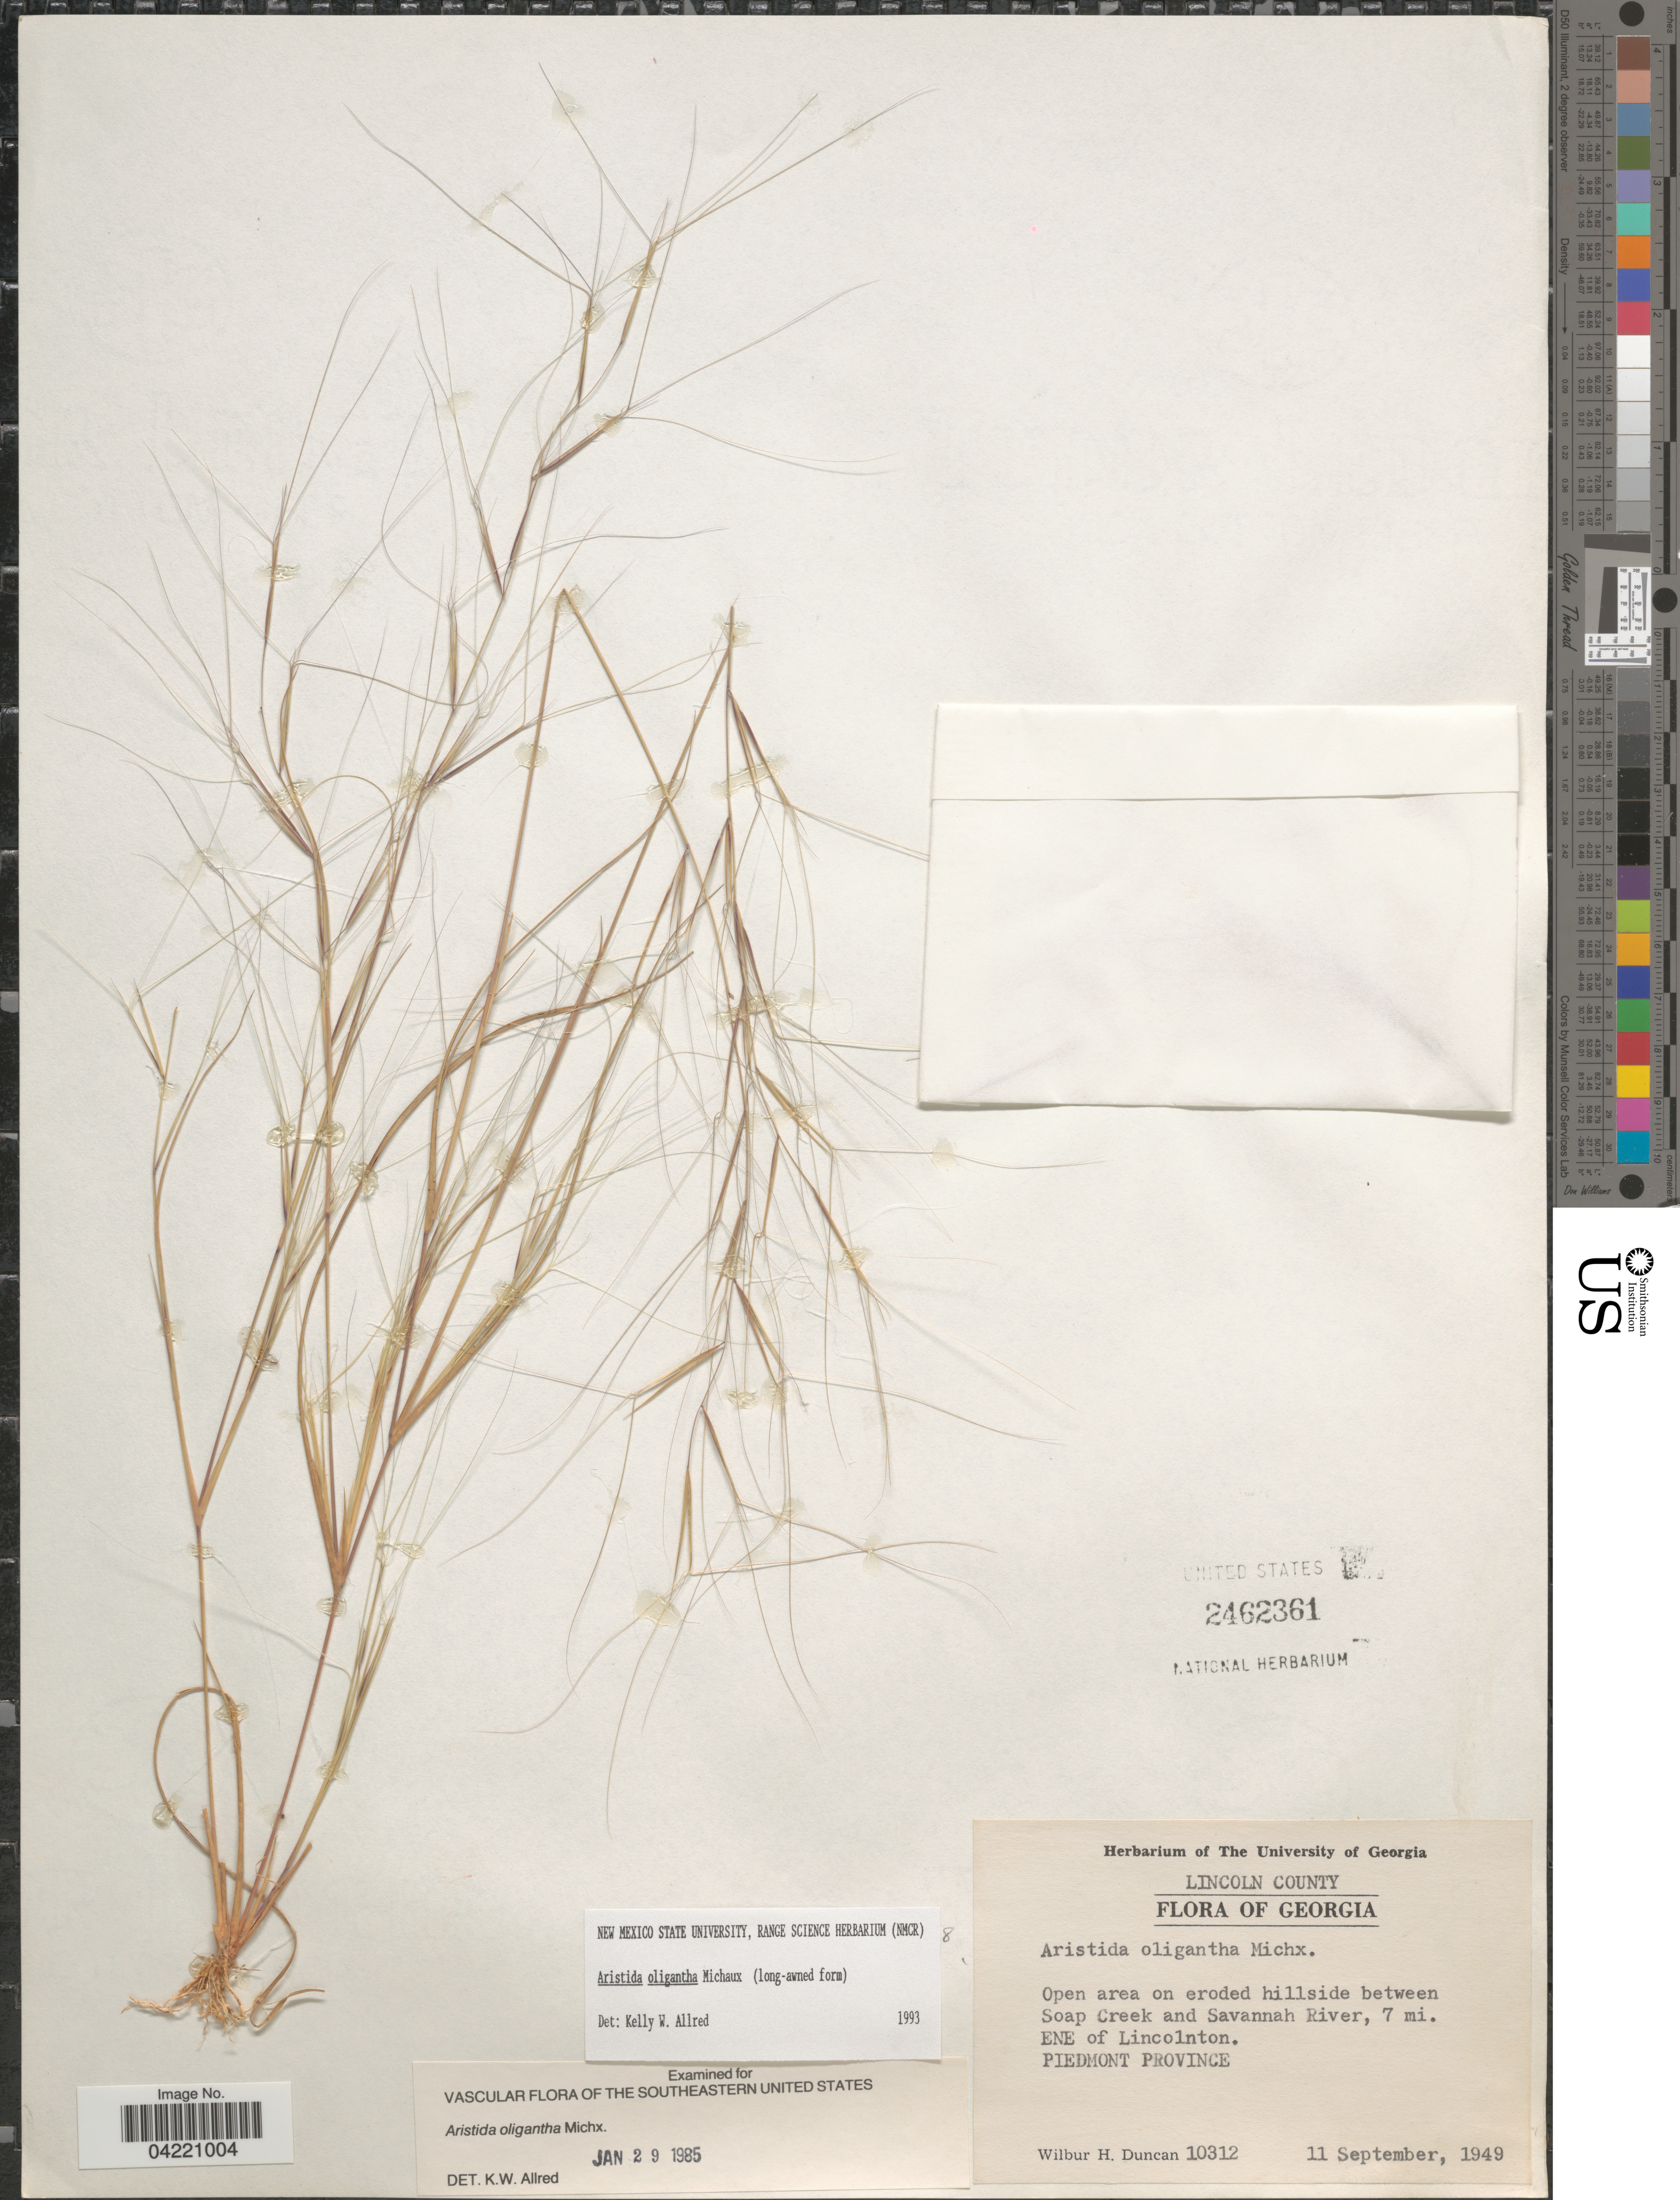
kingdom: Plantae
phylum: Tracheophyta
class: Liliopsida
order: Poales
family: Poaceae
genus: Aristida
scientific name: Aristida oligantha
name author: Michx.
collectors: W. H. Duncan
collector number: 10312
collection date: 1949-09-11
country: United States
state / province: Georgia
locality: Lincoln County. Open area on eroded hillside between Soap Creek and Savannah River, 7 mi. ENE of Lincolnton. Piedmont Province.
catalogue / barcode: US 2462361